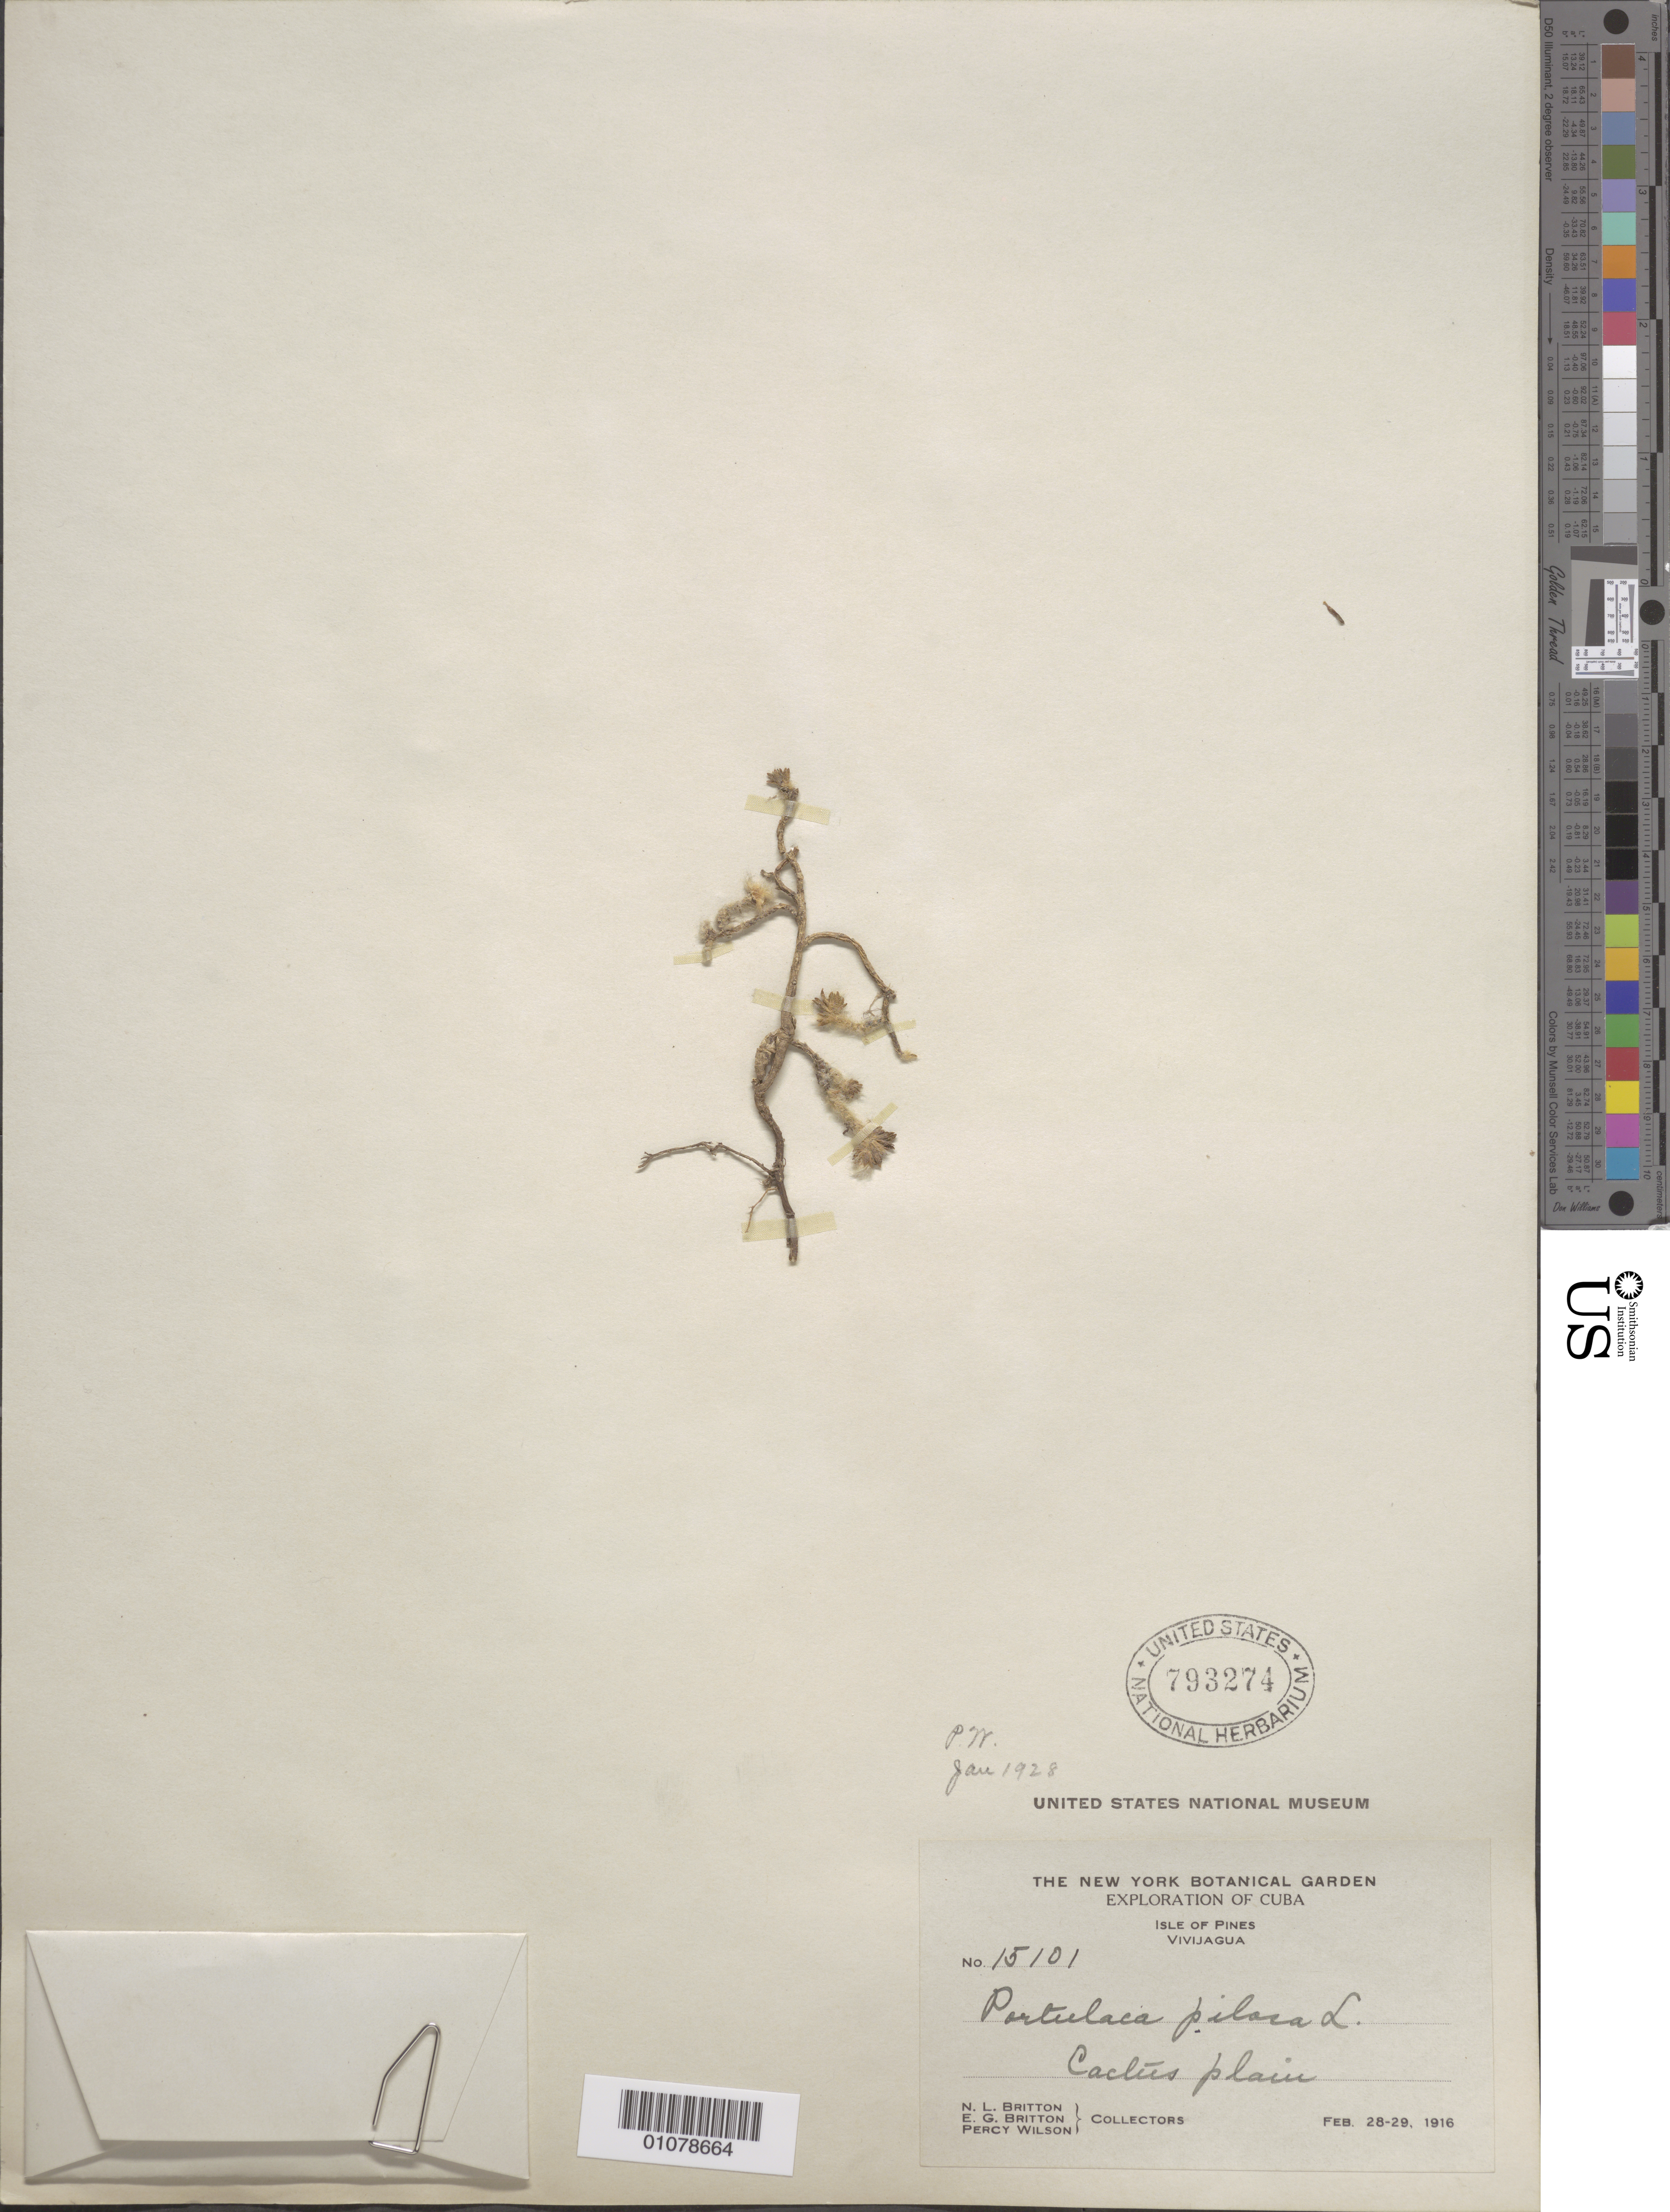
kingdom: Plantae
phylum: Tracheophyta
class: Magnoliopsida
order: Caryophyllales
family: Portulacaceae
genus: Portulaca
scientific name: Portulaca pilosa f. pilosa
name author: L.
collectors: E. G. Britton, N. Britton & J. F. Cowell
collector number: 15101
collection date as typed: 28 Feb 1916 to 29 Feb 1916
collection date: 1916-02-28/1916-02-29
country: Cuba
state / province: Isla de La Juventud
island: Isla de la Juventud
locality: Isle of Pines, Vivijagua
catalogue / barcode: US 793274